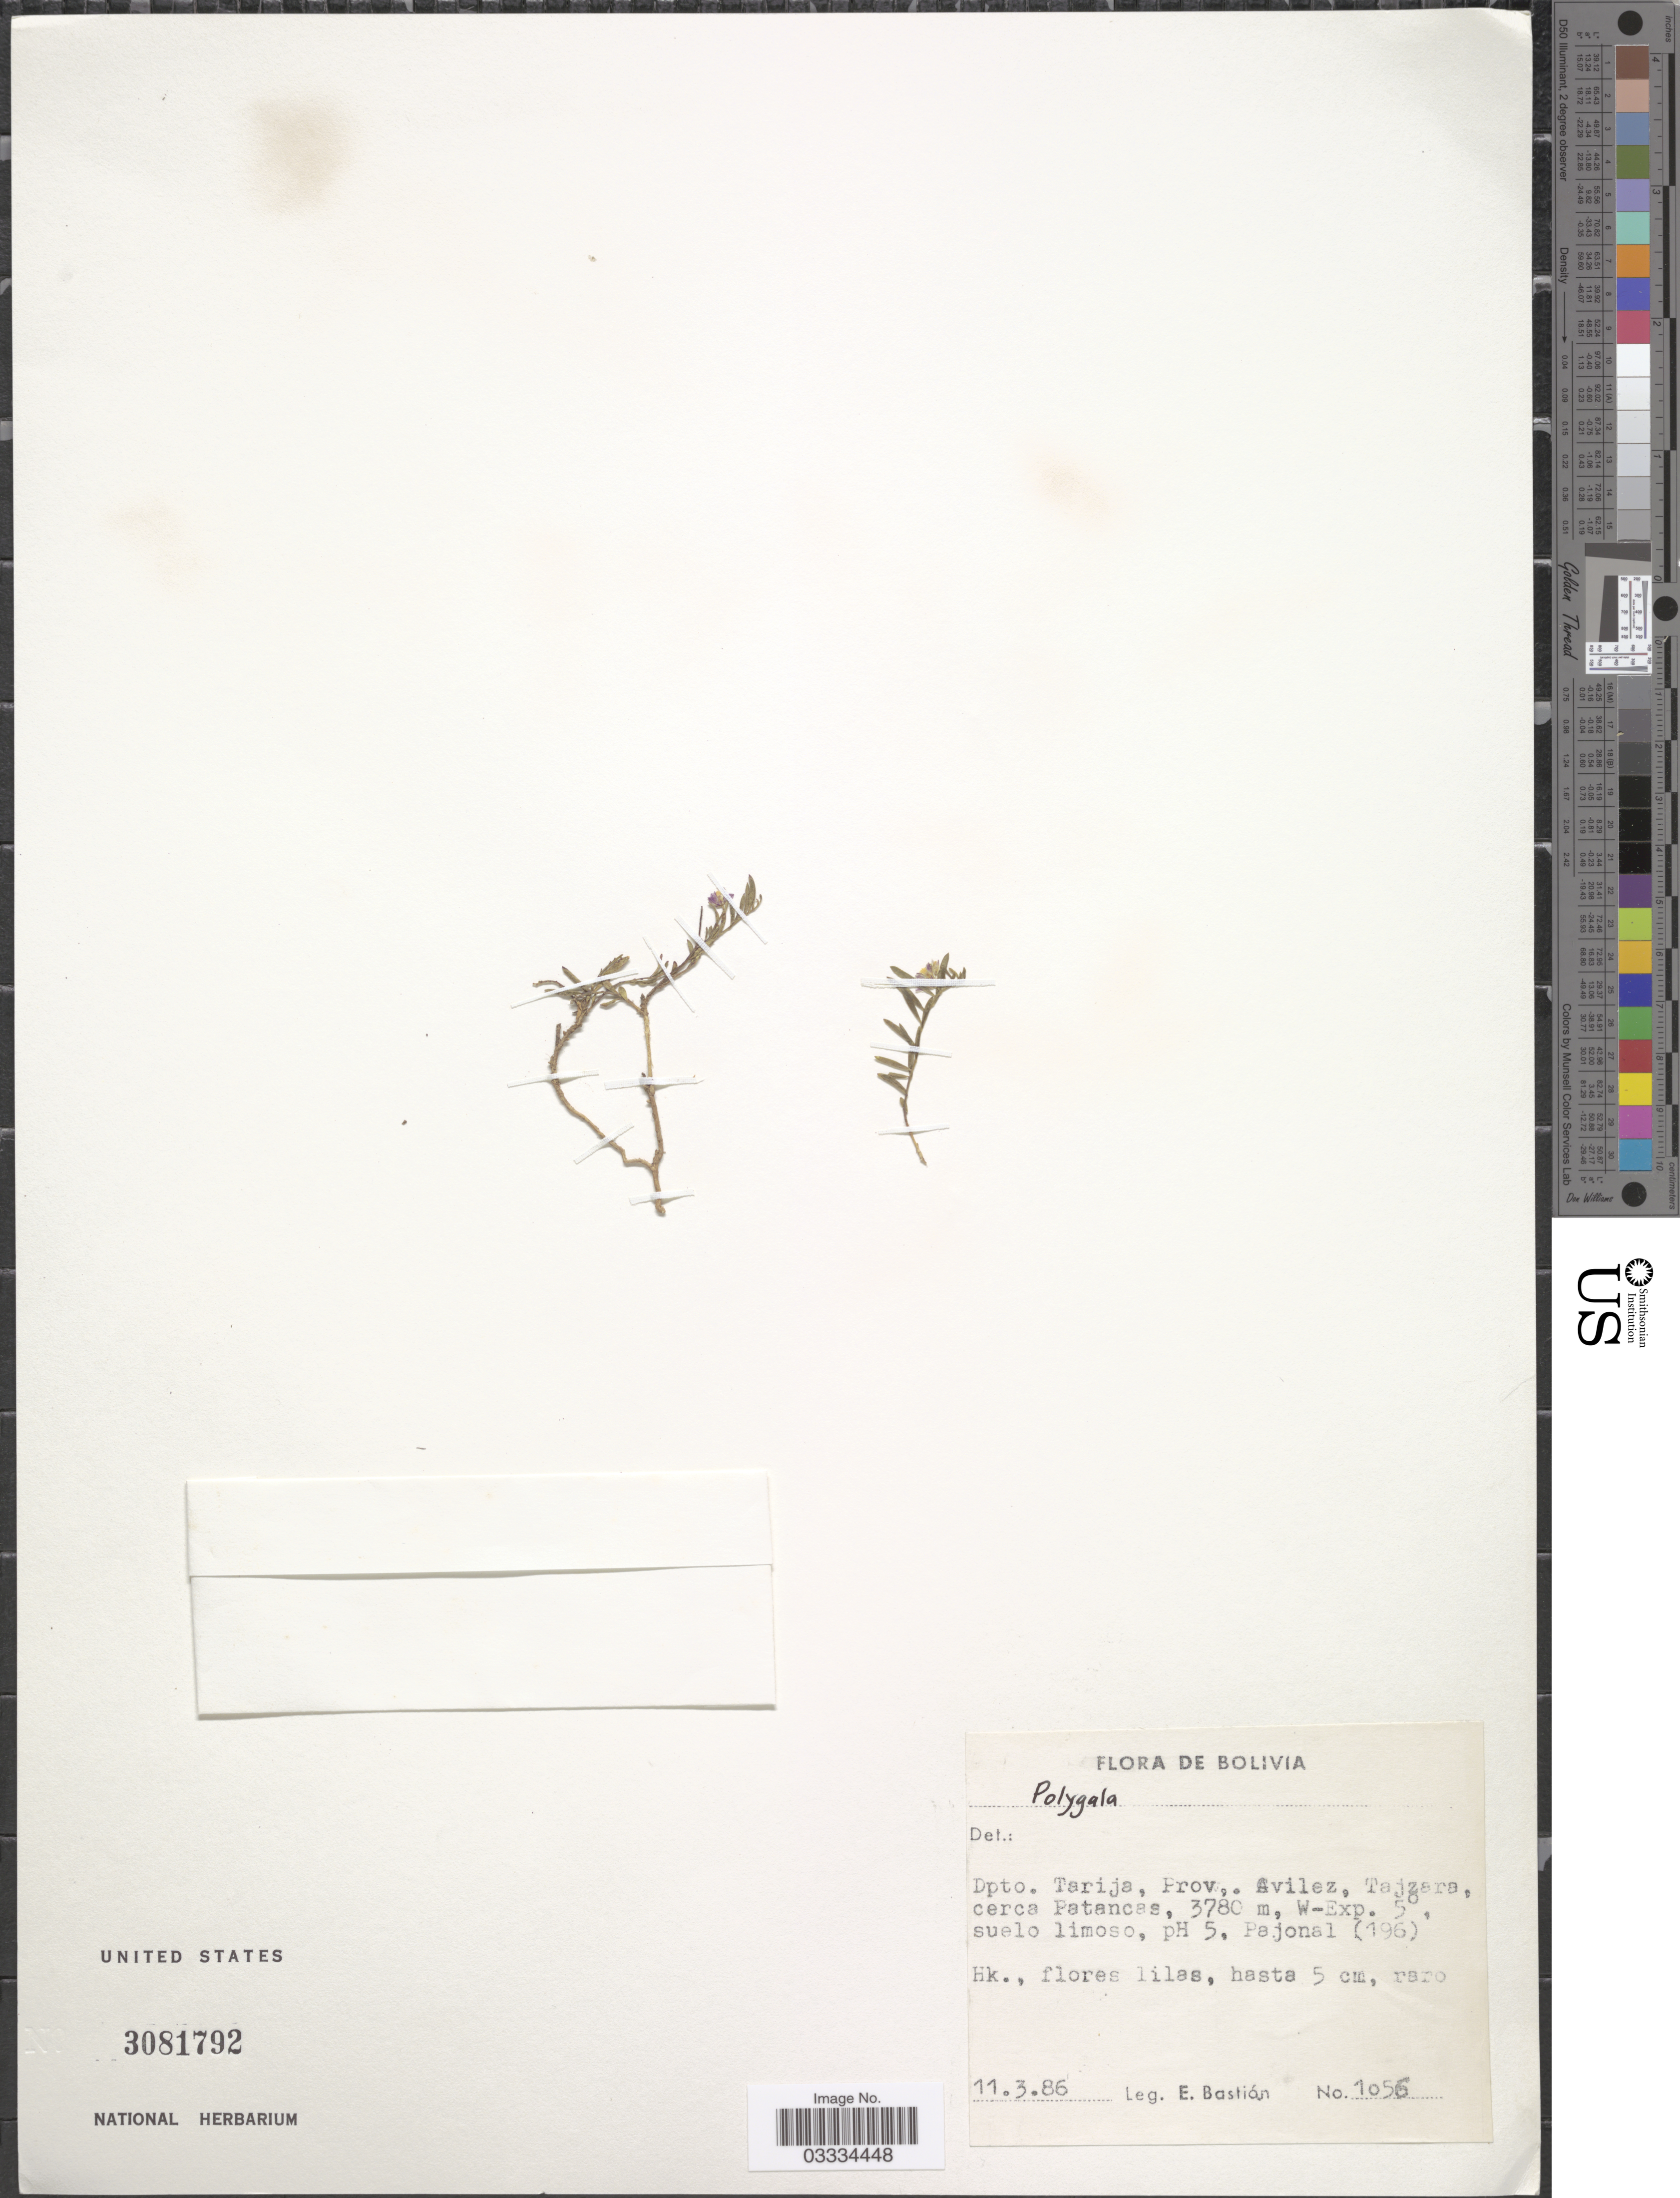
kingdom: Plantae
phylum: Tracheophyta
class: Magnoliopsida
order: Fabales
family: Polygalaceae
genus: Polygala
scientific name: Polygala sp.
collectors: E. Bastion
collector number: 1056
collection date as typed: Transcribed d/m/y: 11/3/86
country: Bolivia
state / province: Tarija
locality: Dpto. Tarija, Prov,. Avilez, Tajzara, cerca Patancas, W-Exp. 5°, suelo limoso, pH 5, Pajonal (196). [unsure placement]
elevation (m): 3780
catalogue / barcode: US 3081792